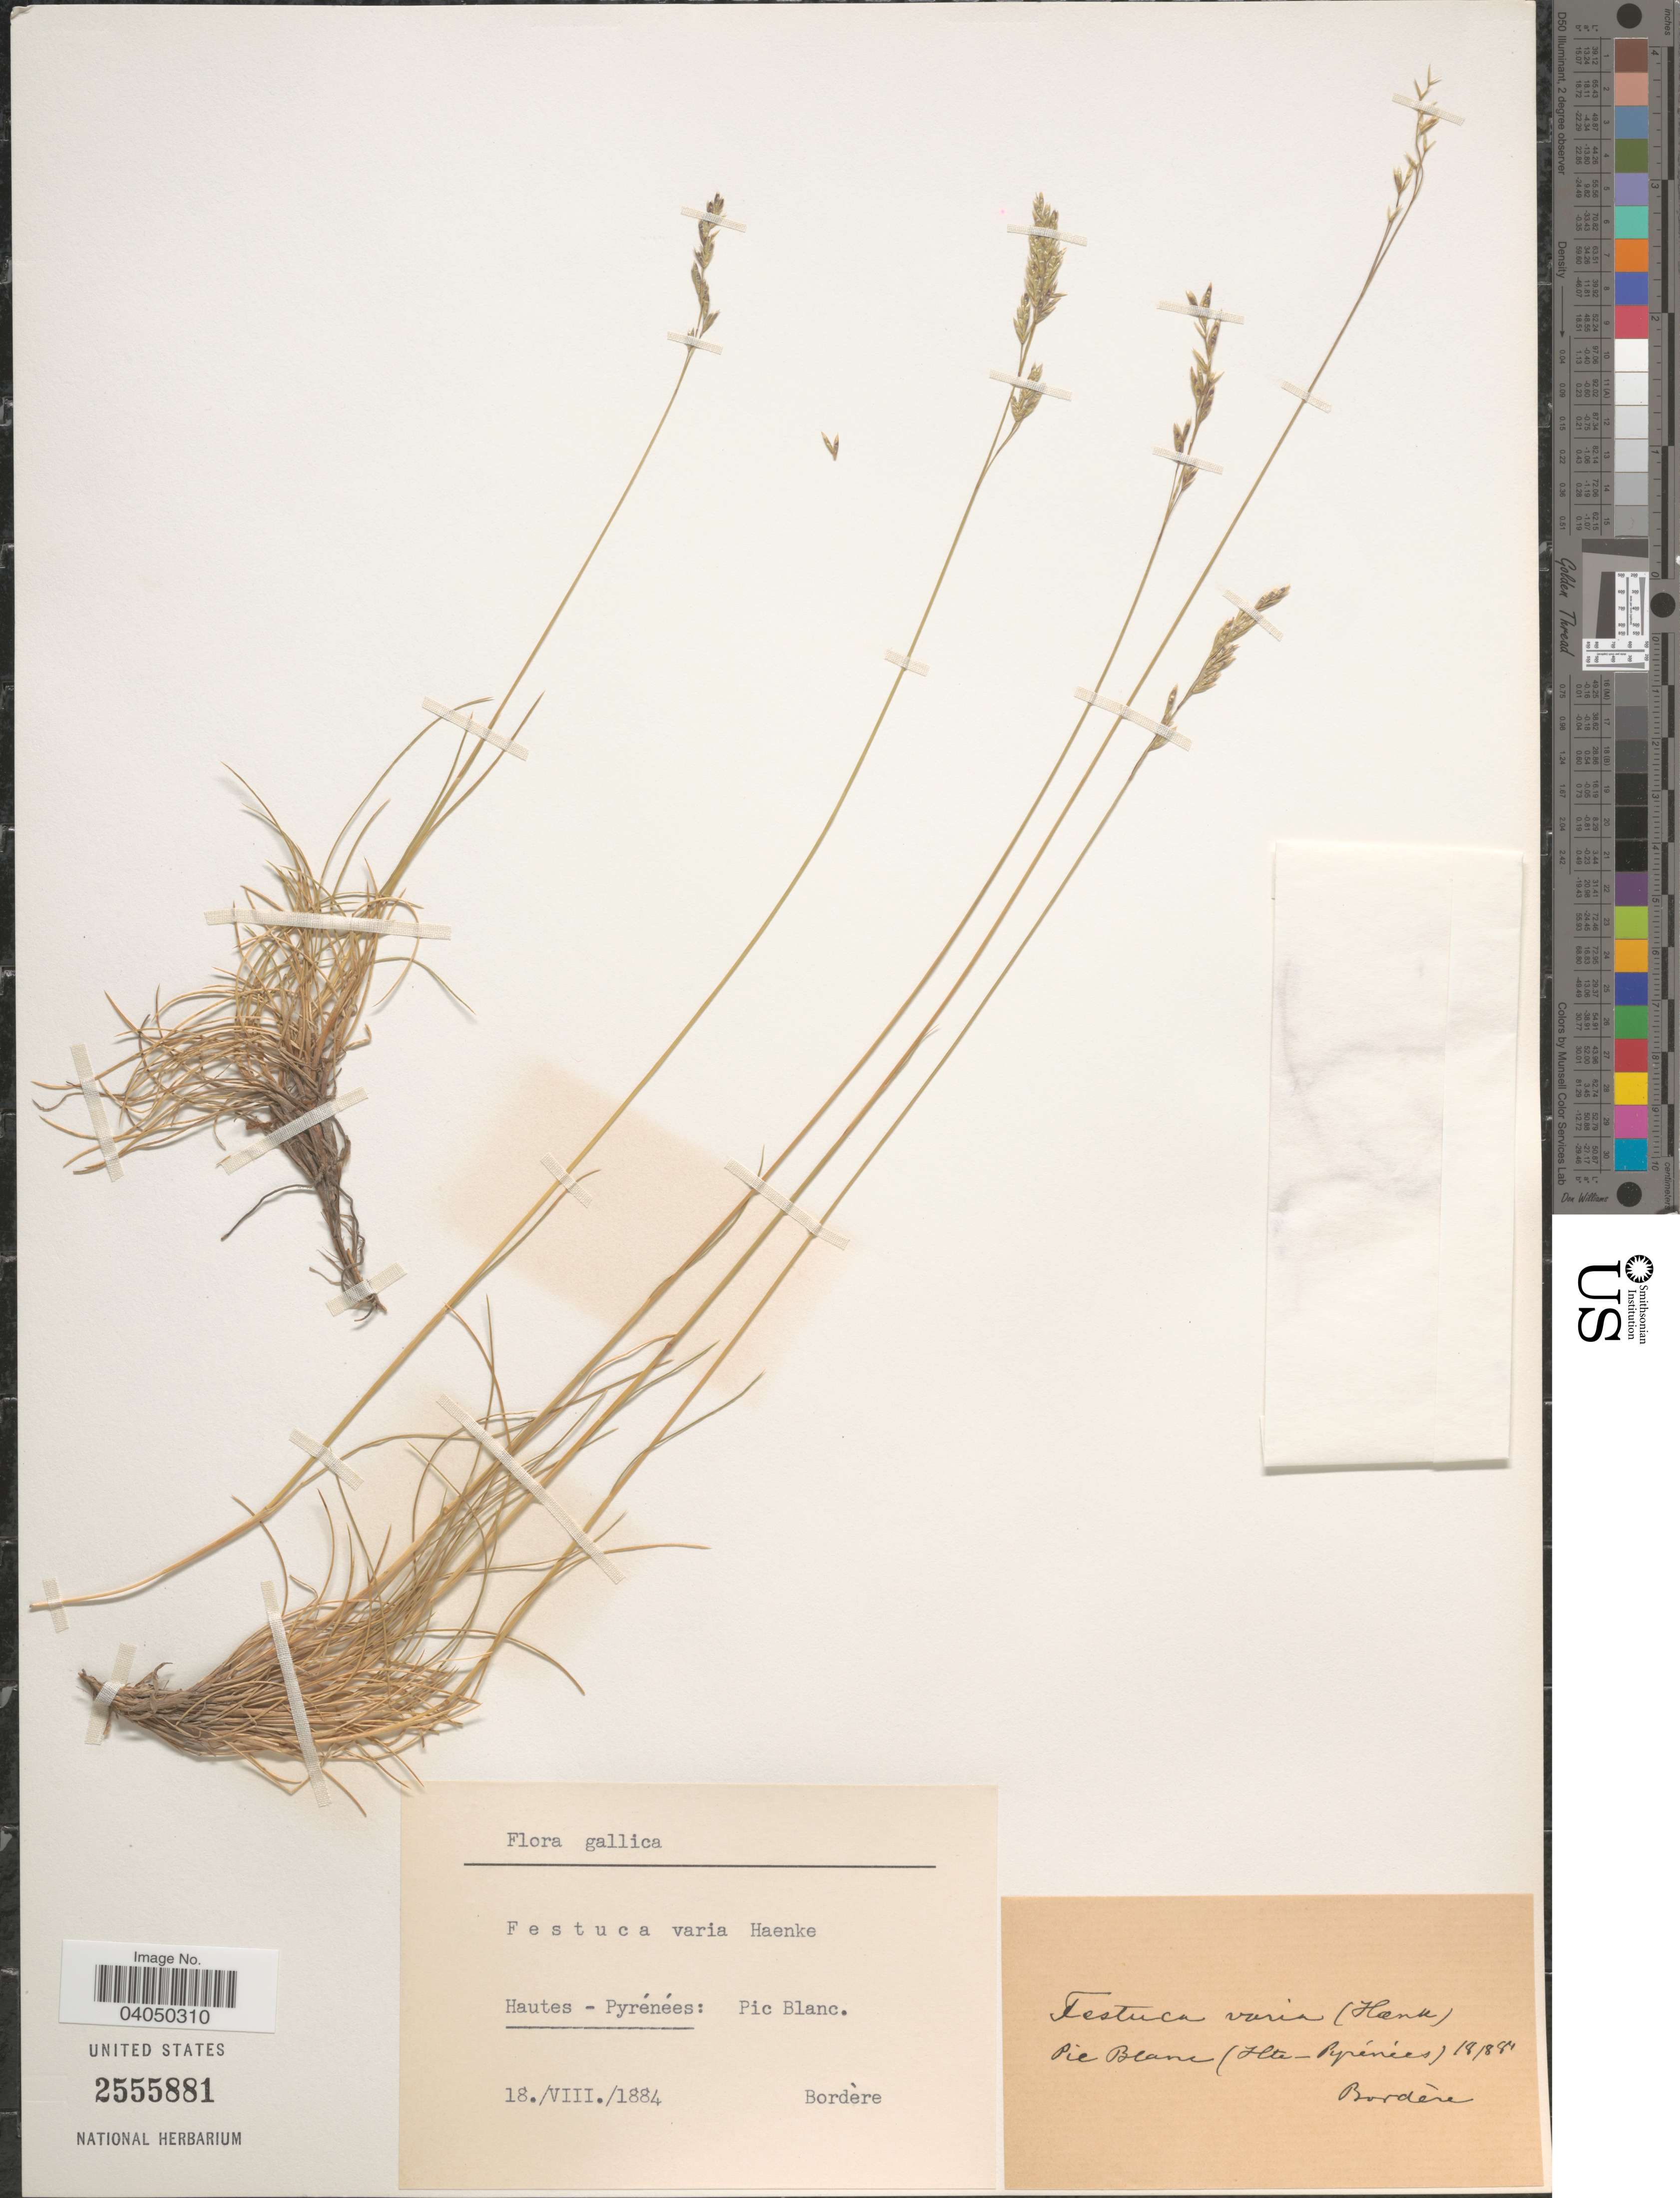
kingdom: Plantae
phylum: Tracheophyta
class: Liliopsida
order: Poales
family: Poaceae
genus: Festuca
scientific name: Festuca varia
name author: Haenke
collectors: -. Bordère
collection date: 1884-08-18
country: France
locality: Gallica. Hautes - Pyrénées: Pic Blanc.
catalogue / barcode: US 2555881